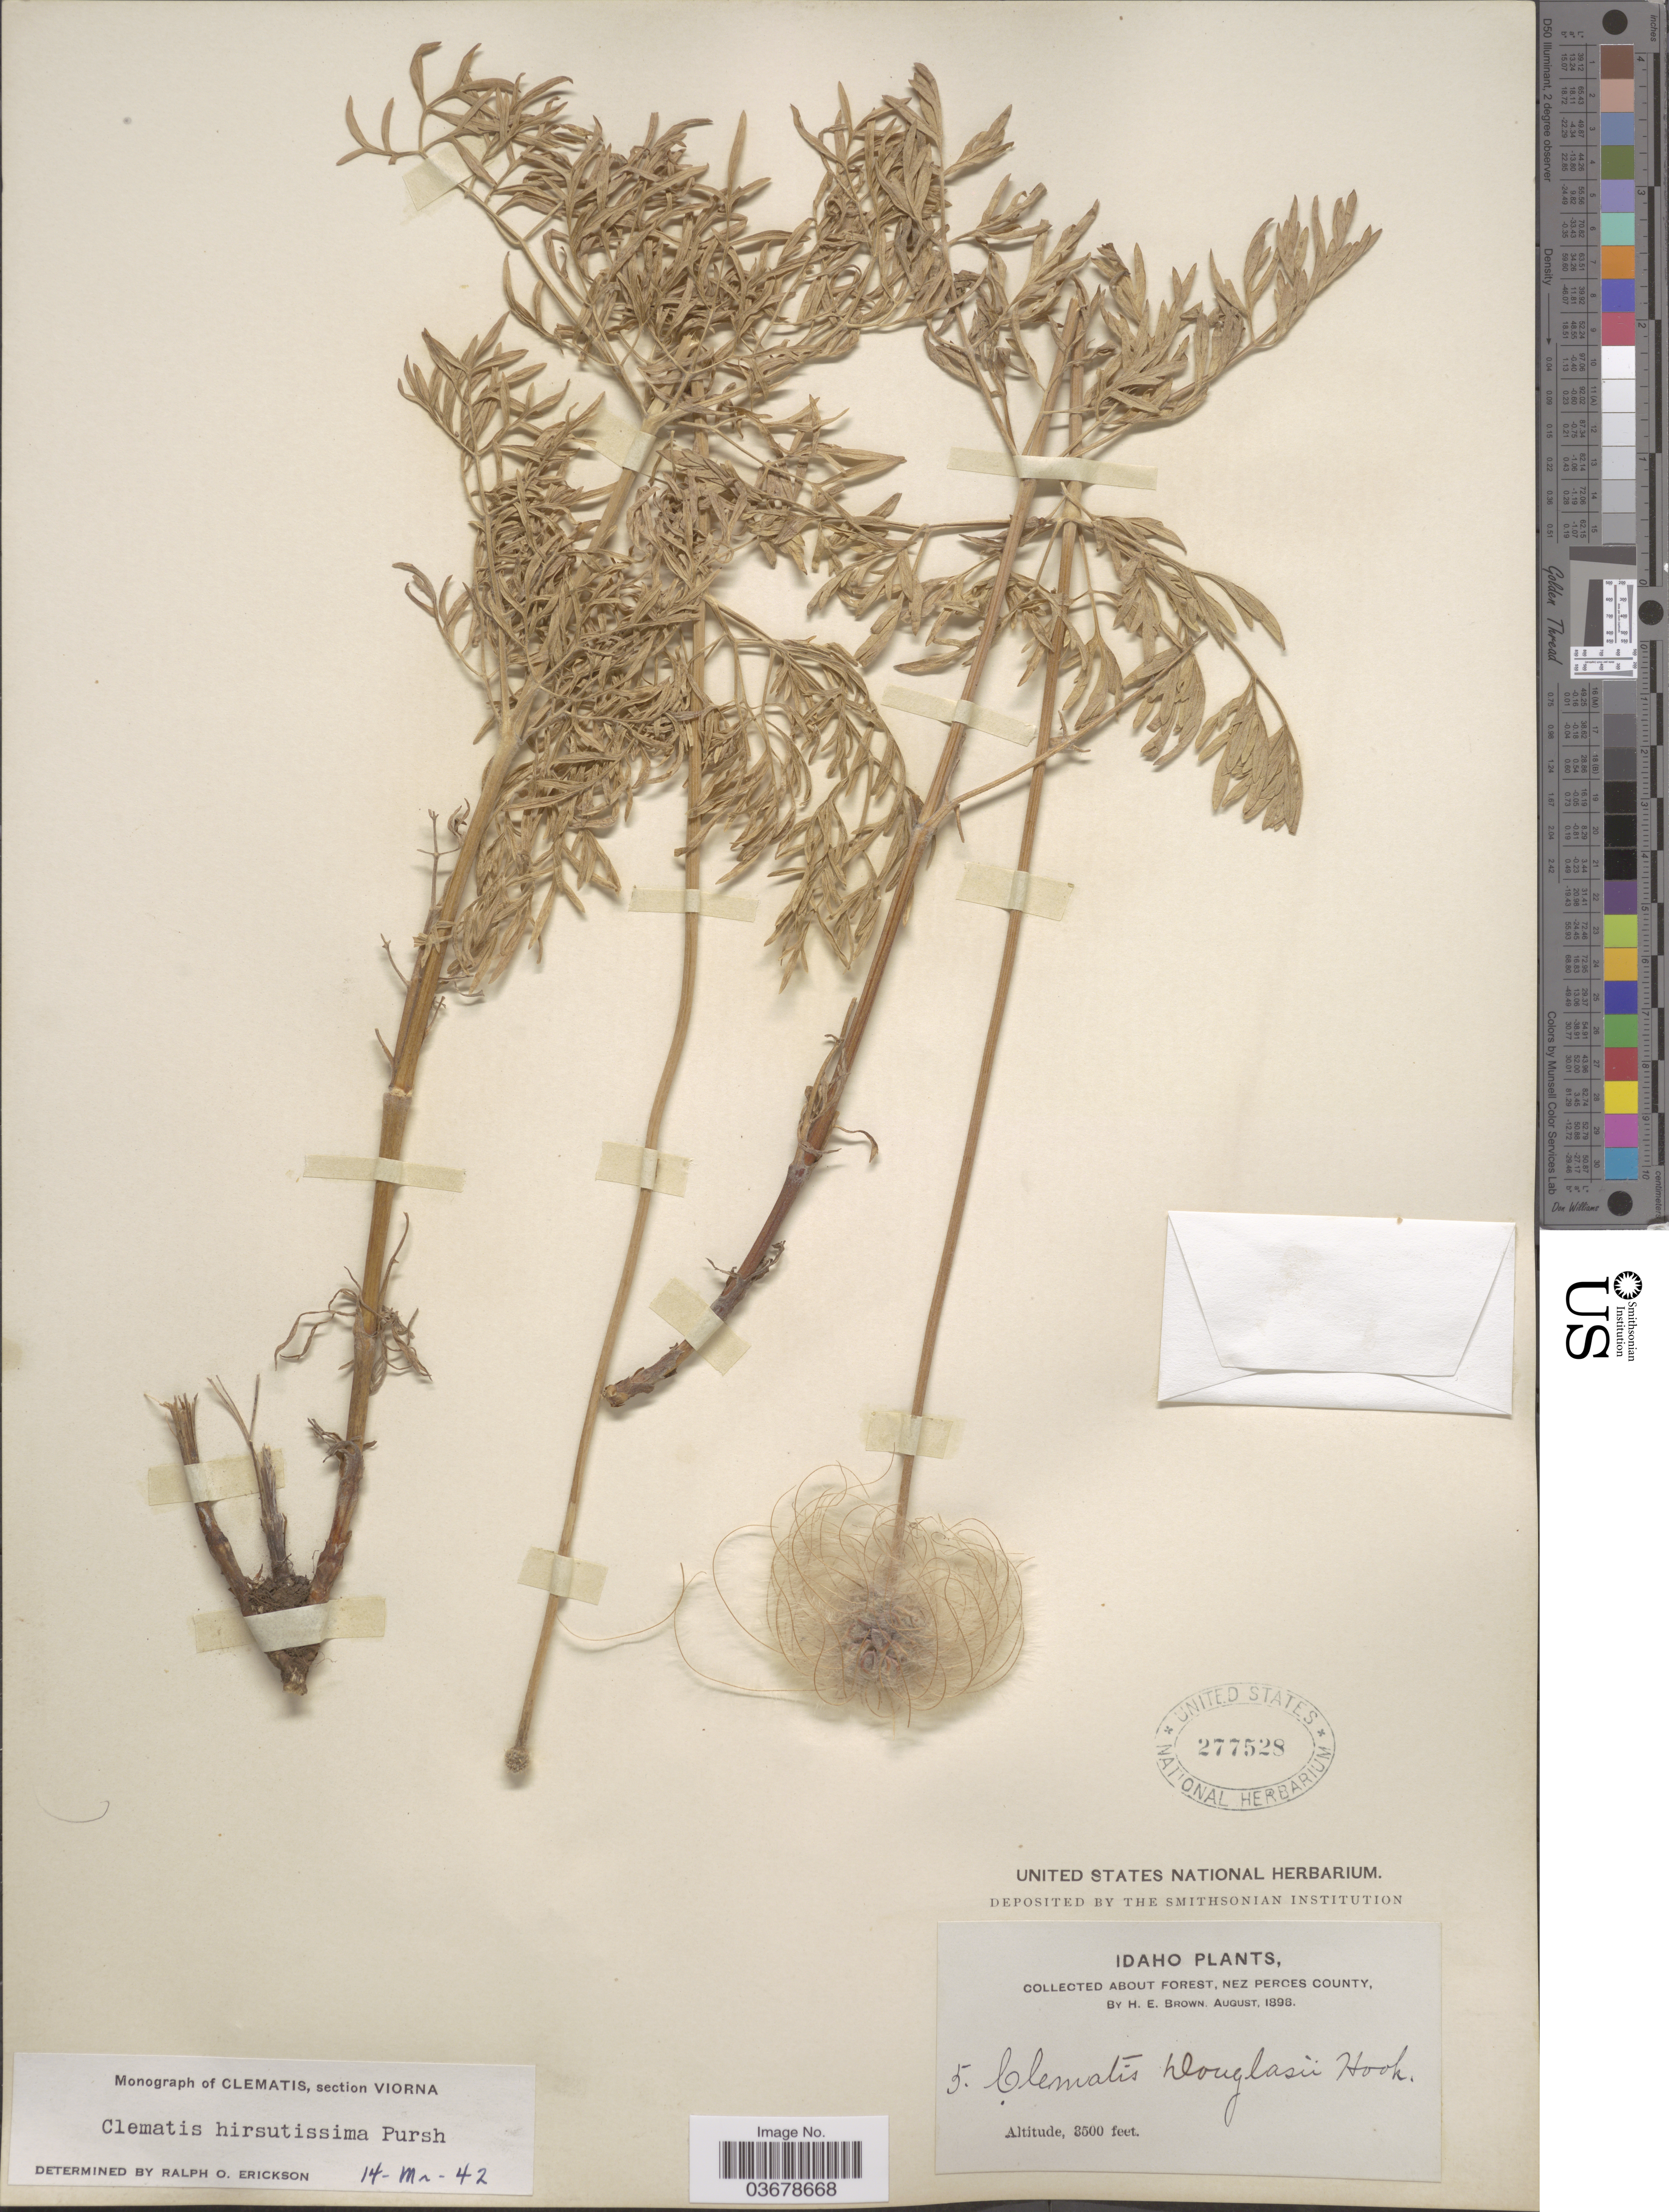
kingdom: Plantae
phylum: Tracheophyta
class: Magnoliopsida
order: Ranunculales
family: Ranunculaceae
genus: Clematis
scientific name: Clematis viorna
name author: L.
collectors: H. E. Brown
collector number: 5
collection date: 1896-08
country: United States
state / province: Idaho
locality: About Forest, Nez Perces County.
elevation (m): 1067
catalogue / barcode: US 277528